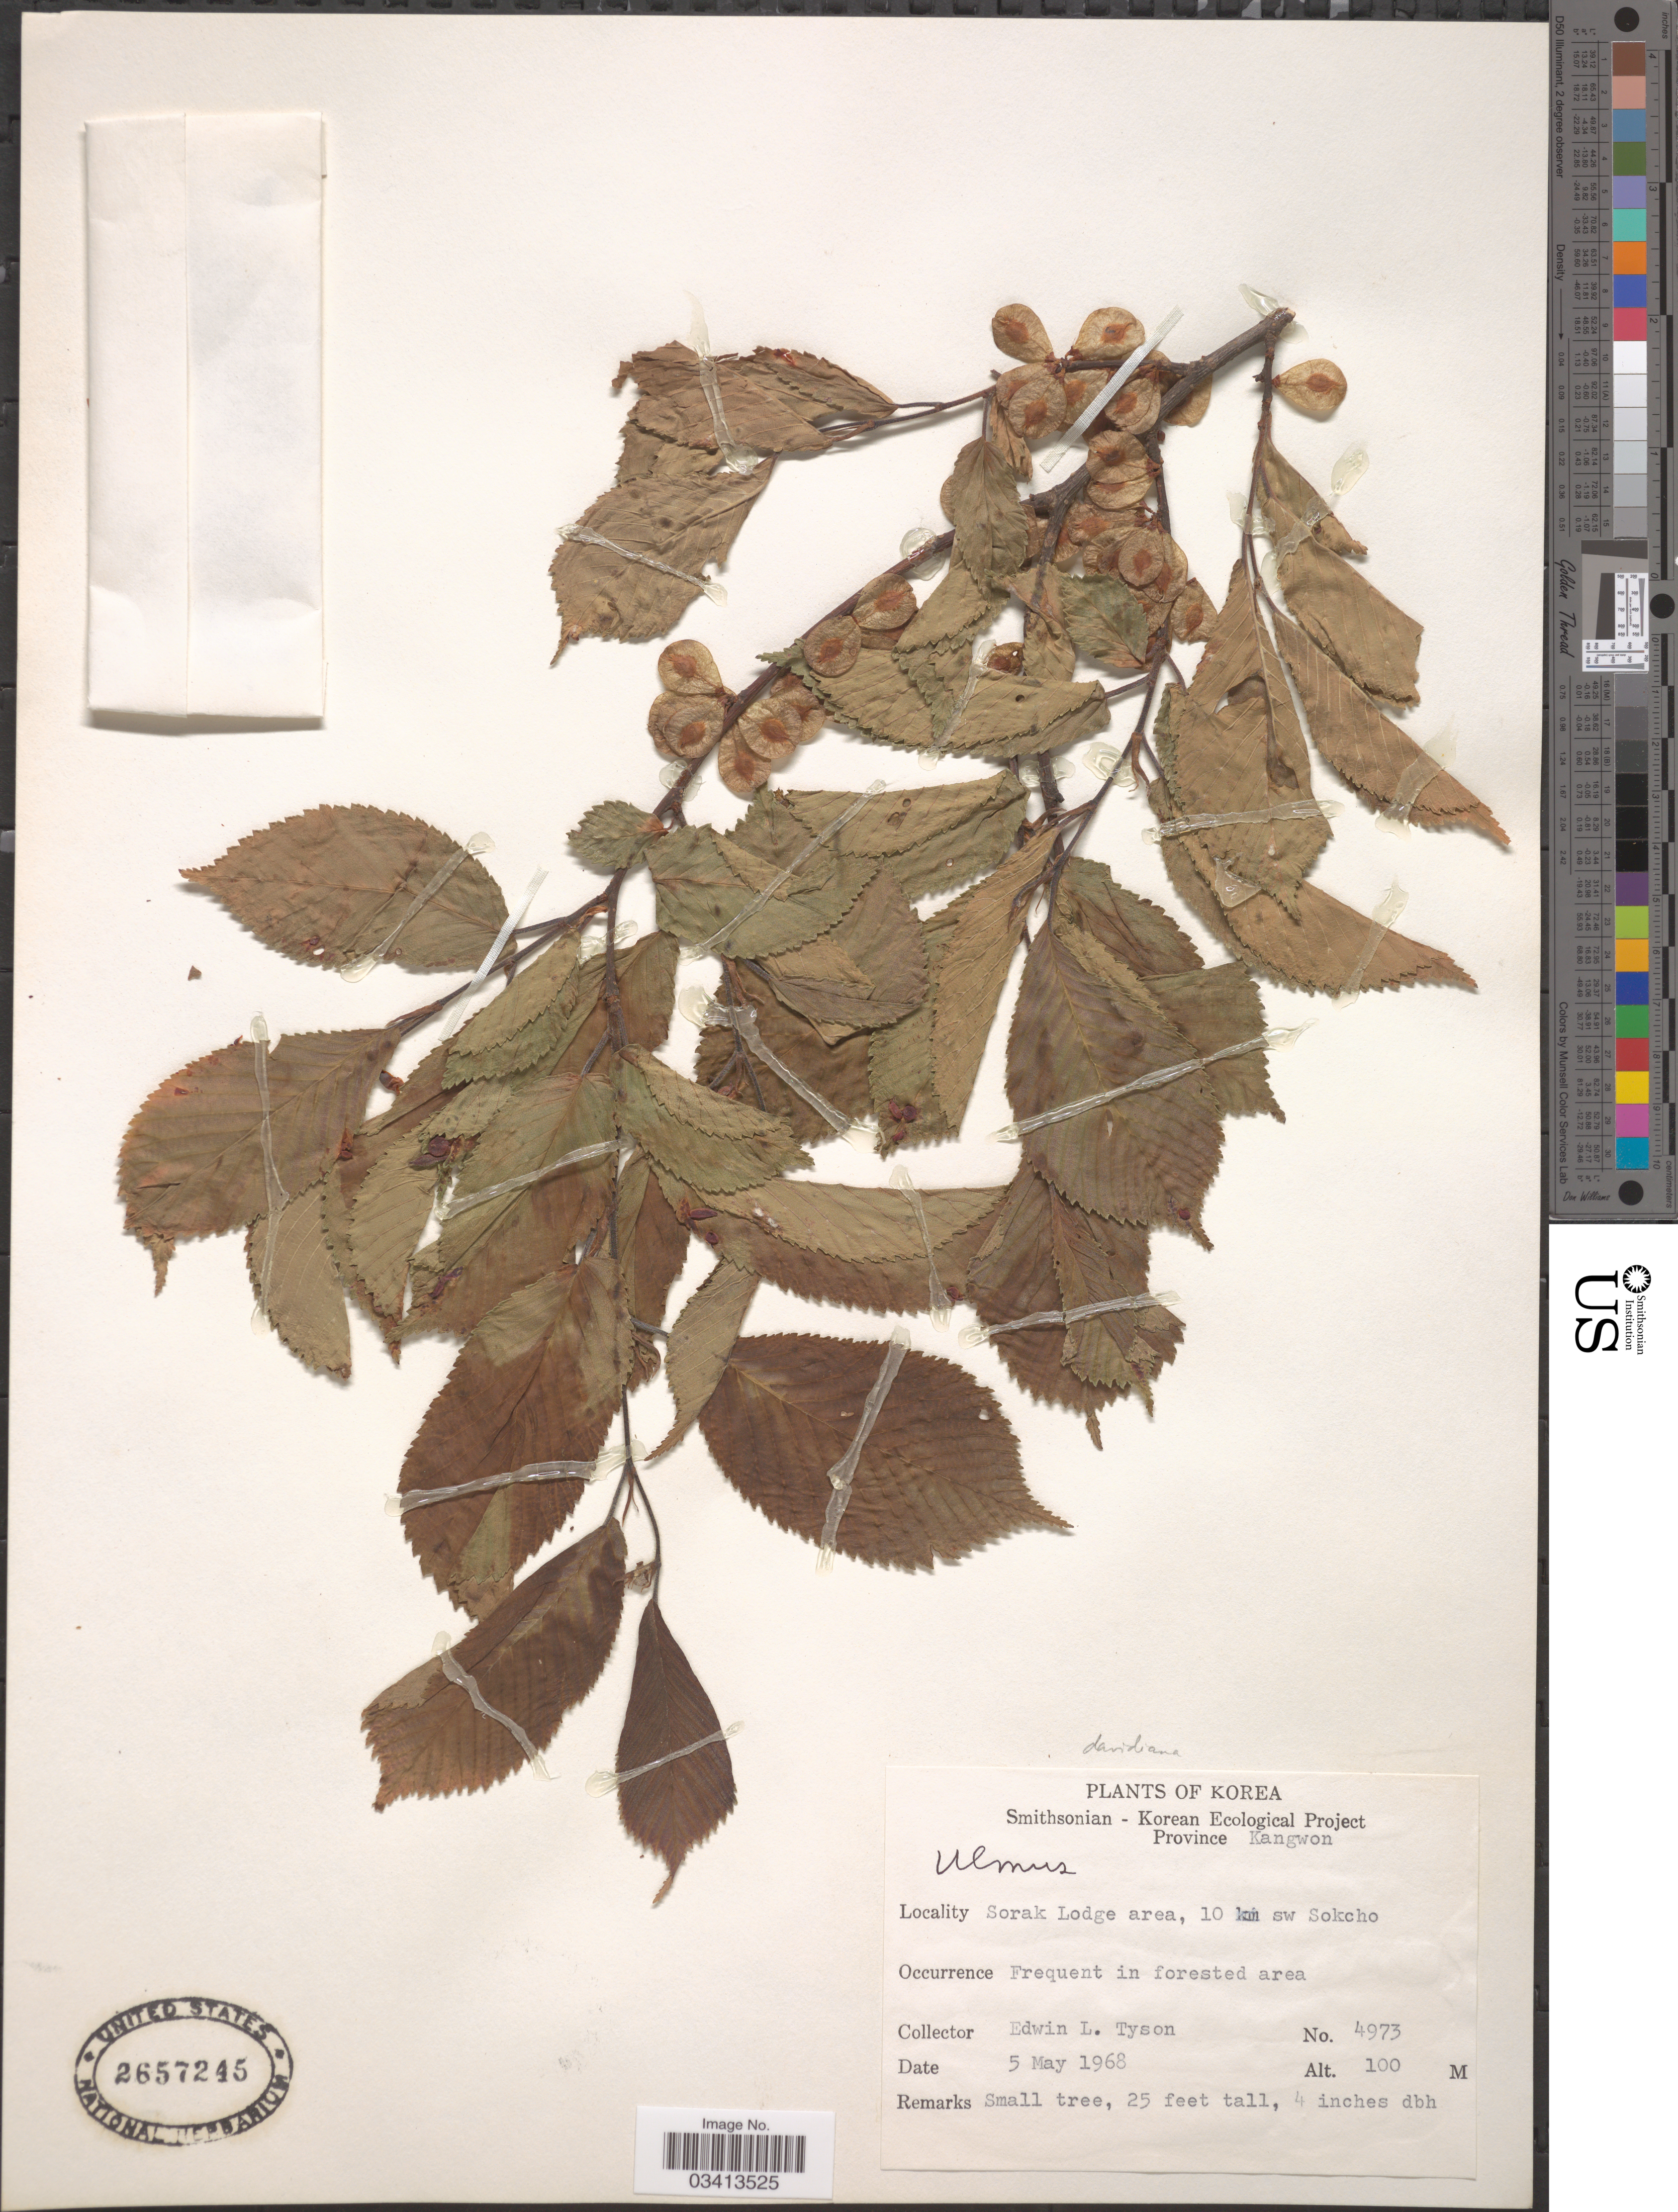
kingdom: Plantae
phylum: Tracheophyta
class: Magnoliopsida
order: Rosales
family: Ulmaceae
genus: Ulmus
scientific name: Ulmus sp.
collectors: E. L. Tyson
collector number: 4973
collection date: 1968-05-05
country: North Korea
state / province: Kangwon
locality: Province Kangwon. Sorak Lodge area, 10 km sw Sokcho.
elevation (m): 100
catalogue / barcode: US 2657245